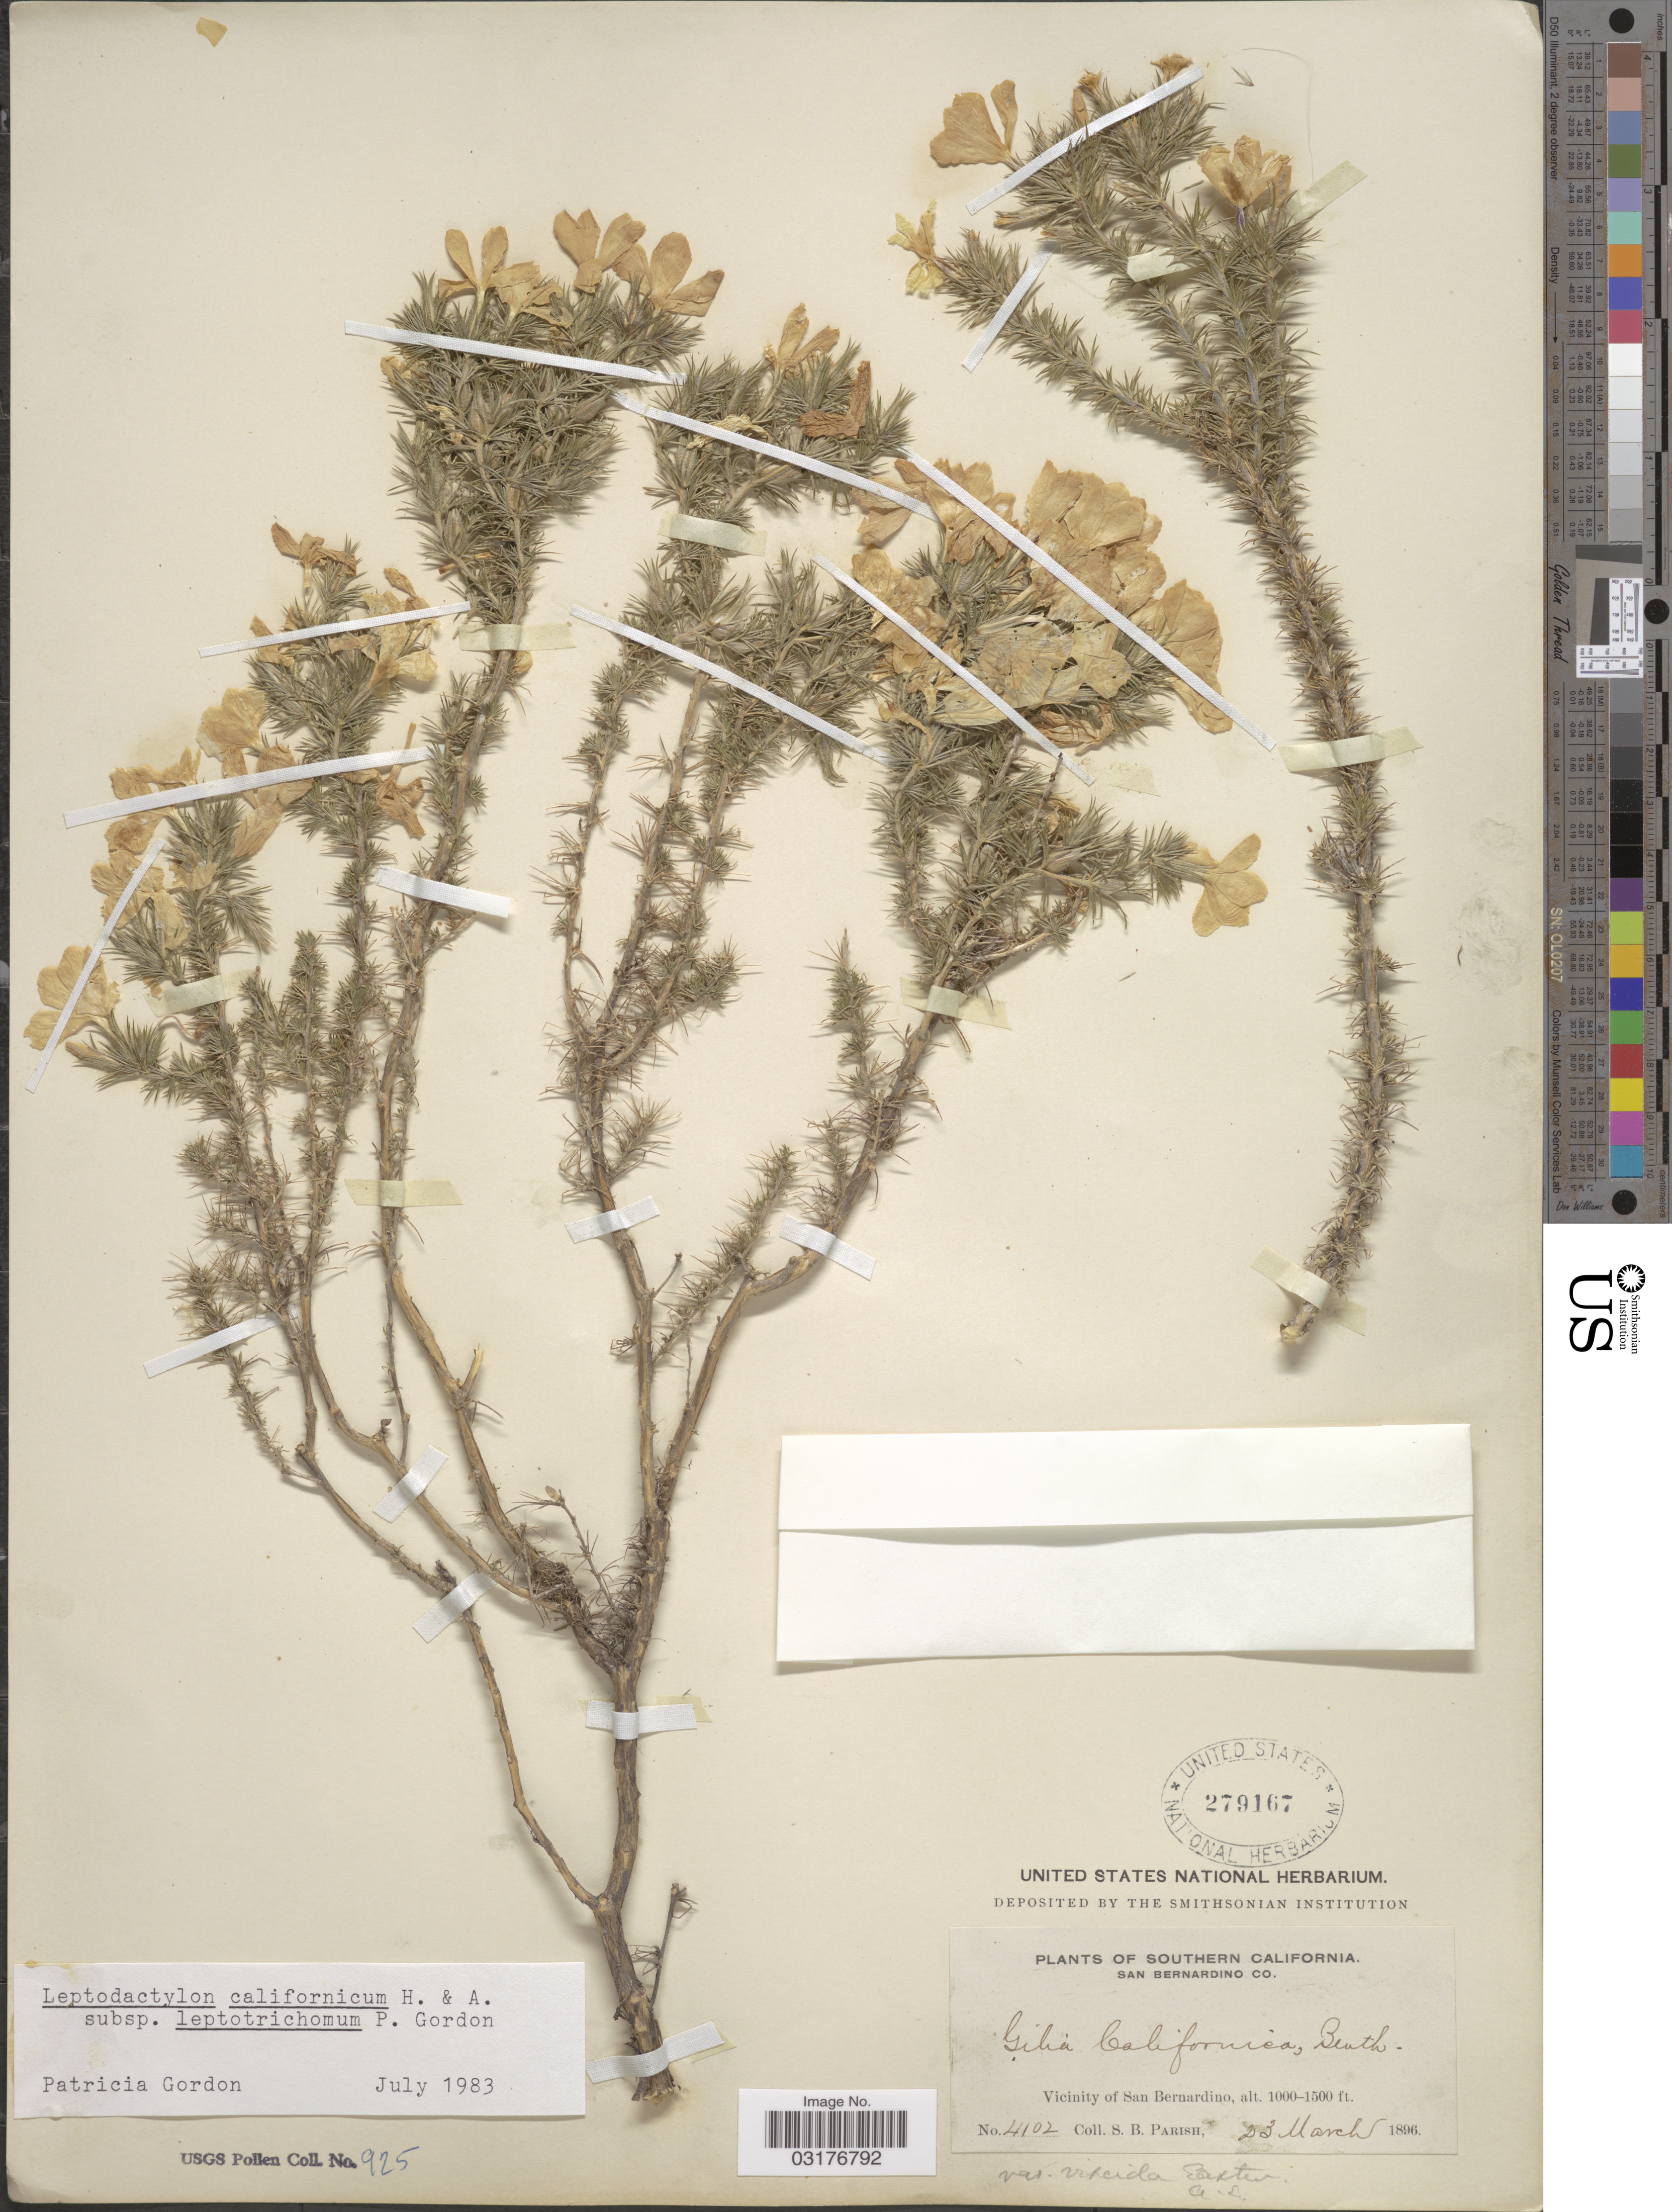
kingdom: Plantae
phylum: Tracheophyta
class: Magnoliopsida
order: Ericales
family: Polemoniaceae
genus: Linanthus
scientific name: Linanthus californicus subsp. glandulosus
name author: (Eastw.) J.M. Porter & R. Patt.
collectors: S. B. Parish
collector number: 4102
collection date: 1896-03-23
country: United States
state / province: California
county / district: San Bernardino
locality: Southern California. San Bernardino Co. Vicinity of San Bernardino.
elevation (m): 305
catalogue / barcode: US 279167